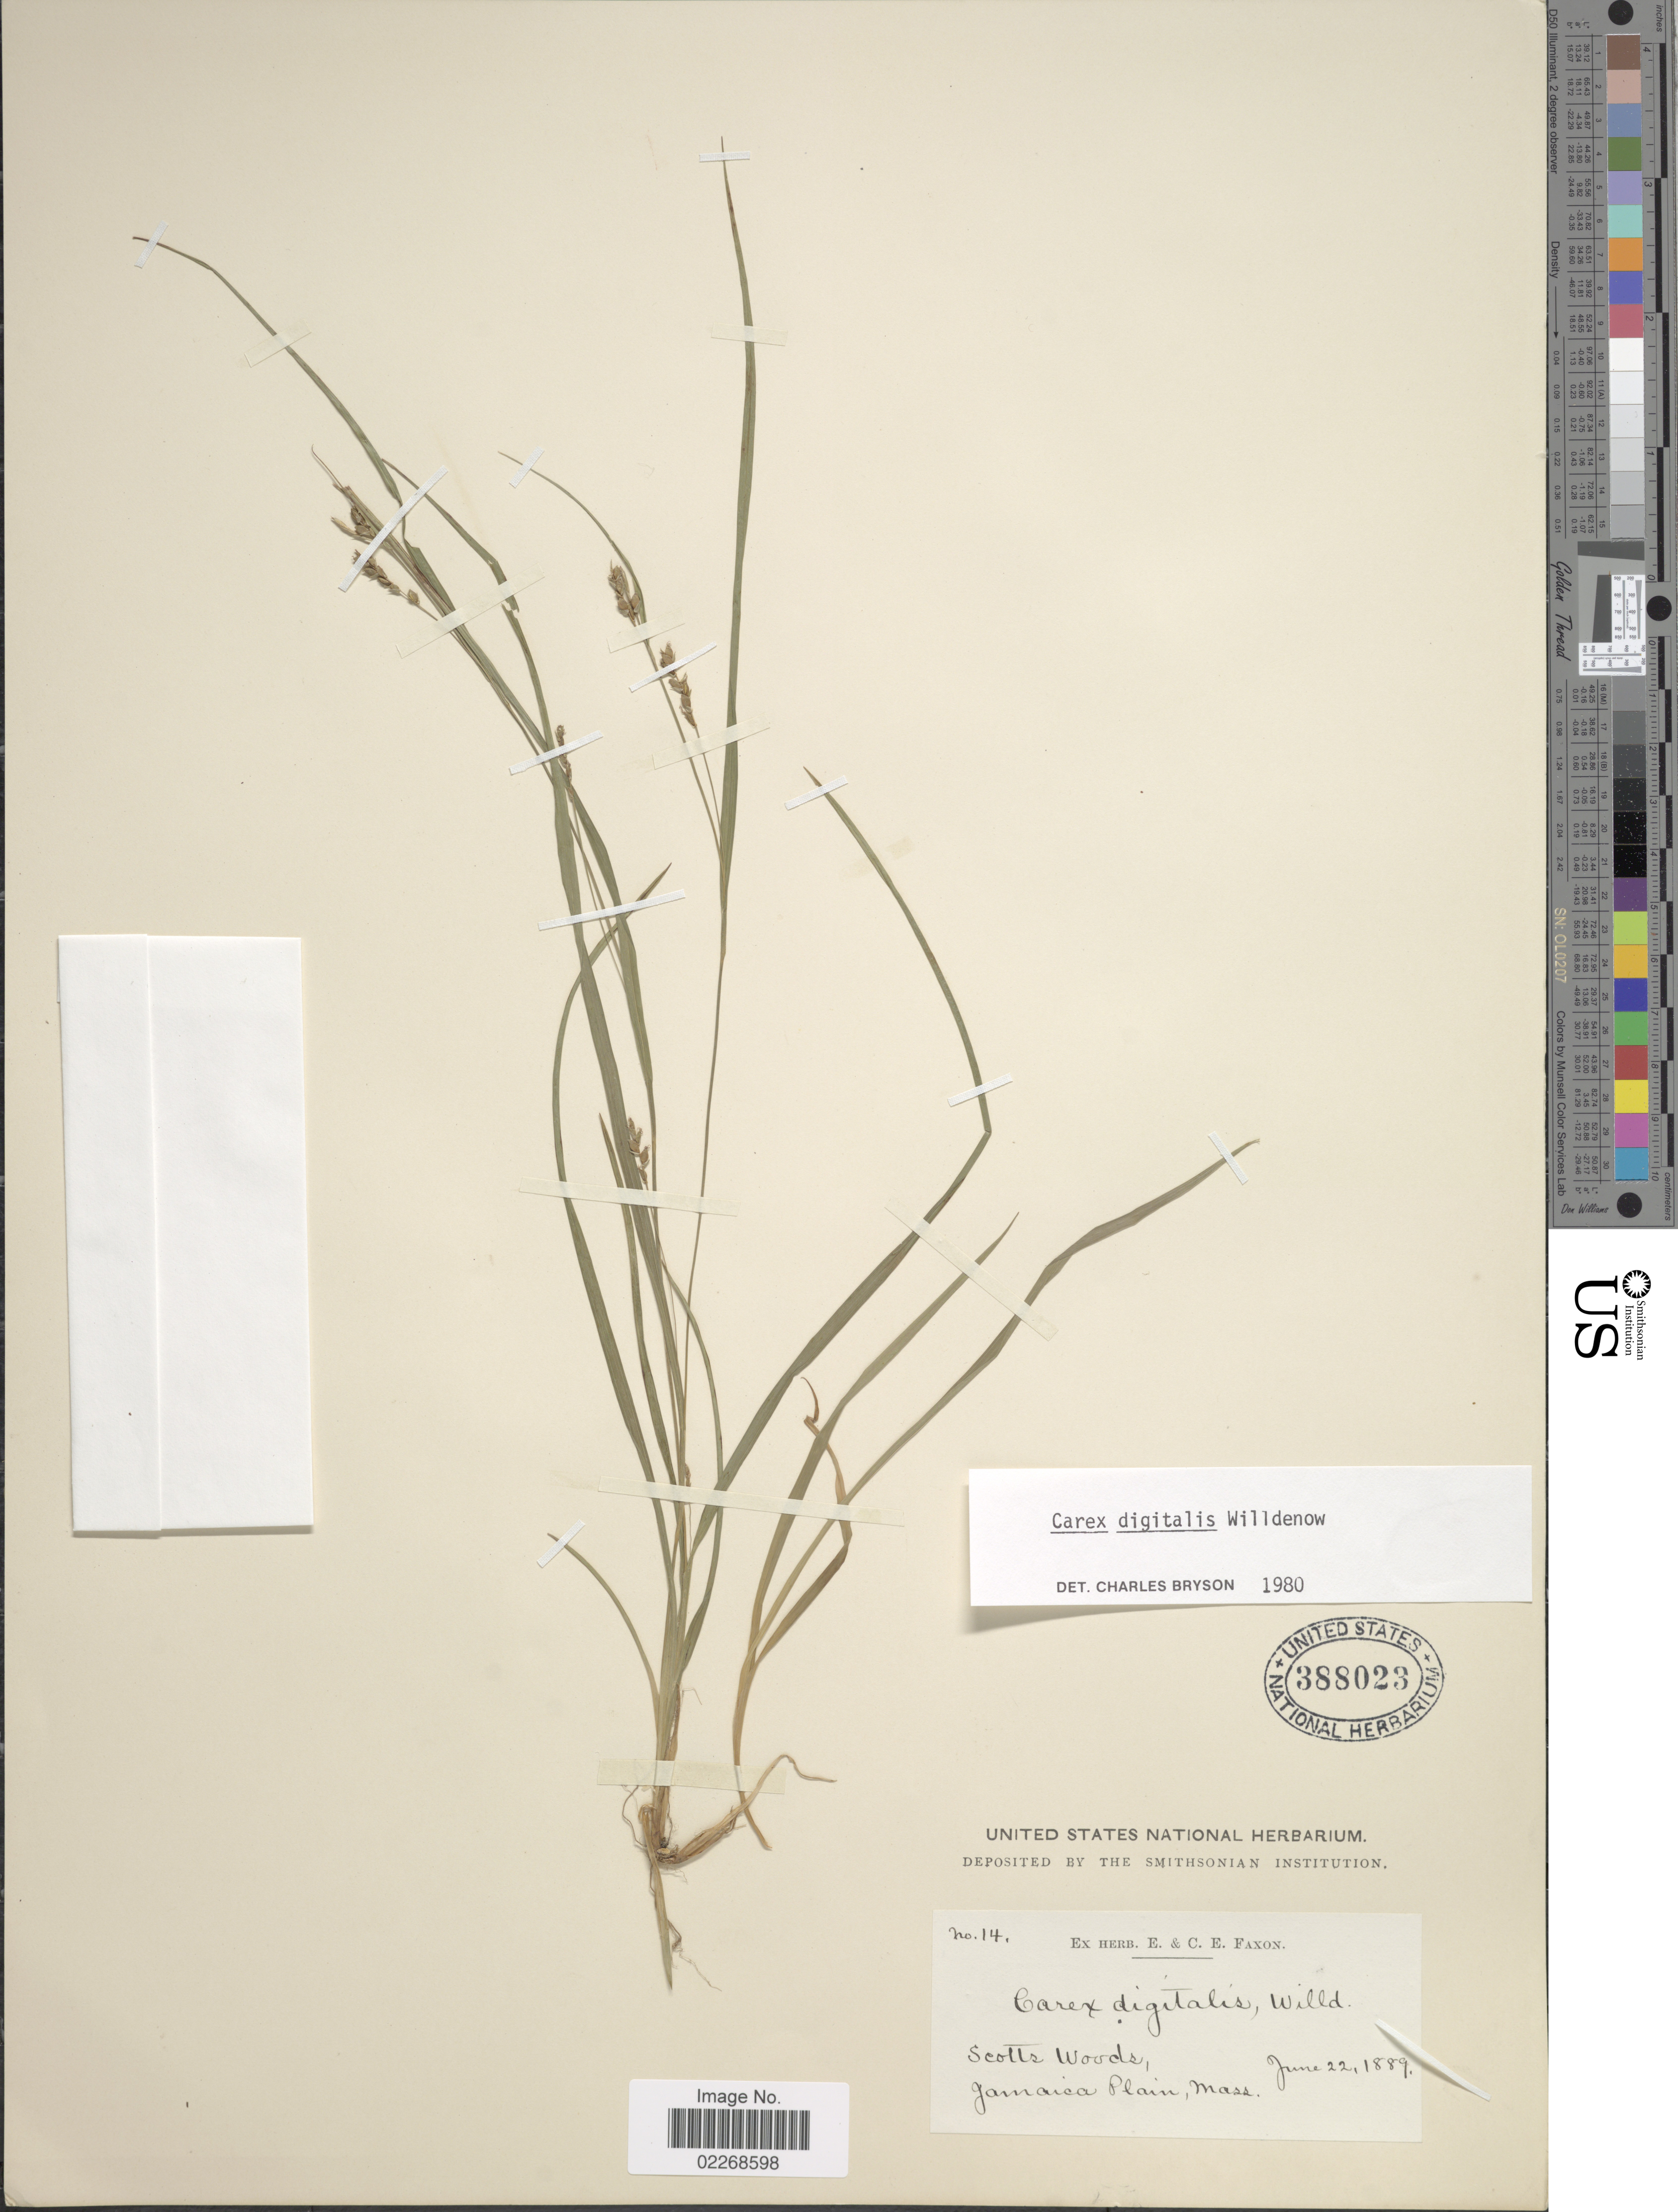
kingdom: Plantae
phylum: Tracheophyta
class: Liliopsida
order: Poales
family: Cyperaceae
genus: Carex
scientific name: Carex digitalis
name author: Willd.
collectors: ex herb. E. & C.E. Faxon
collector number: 14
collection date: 1889-06-22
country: United States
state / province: Massachusetts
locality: Scotts Woods, Jamaica Plain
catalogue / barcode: US 388023